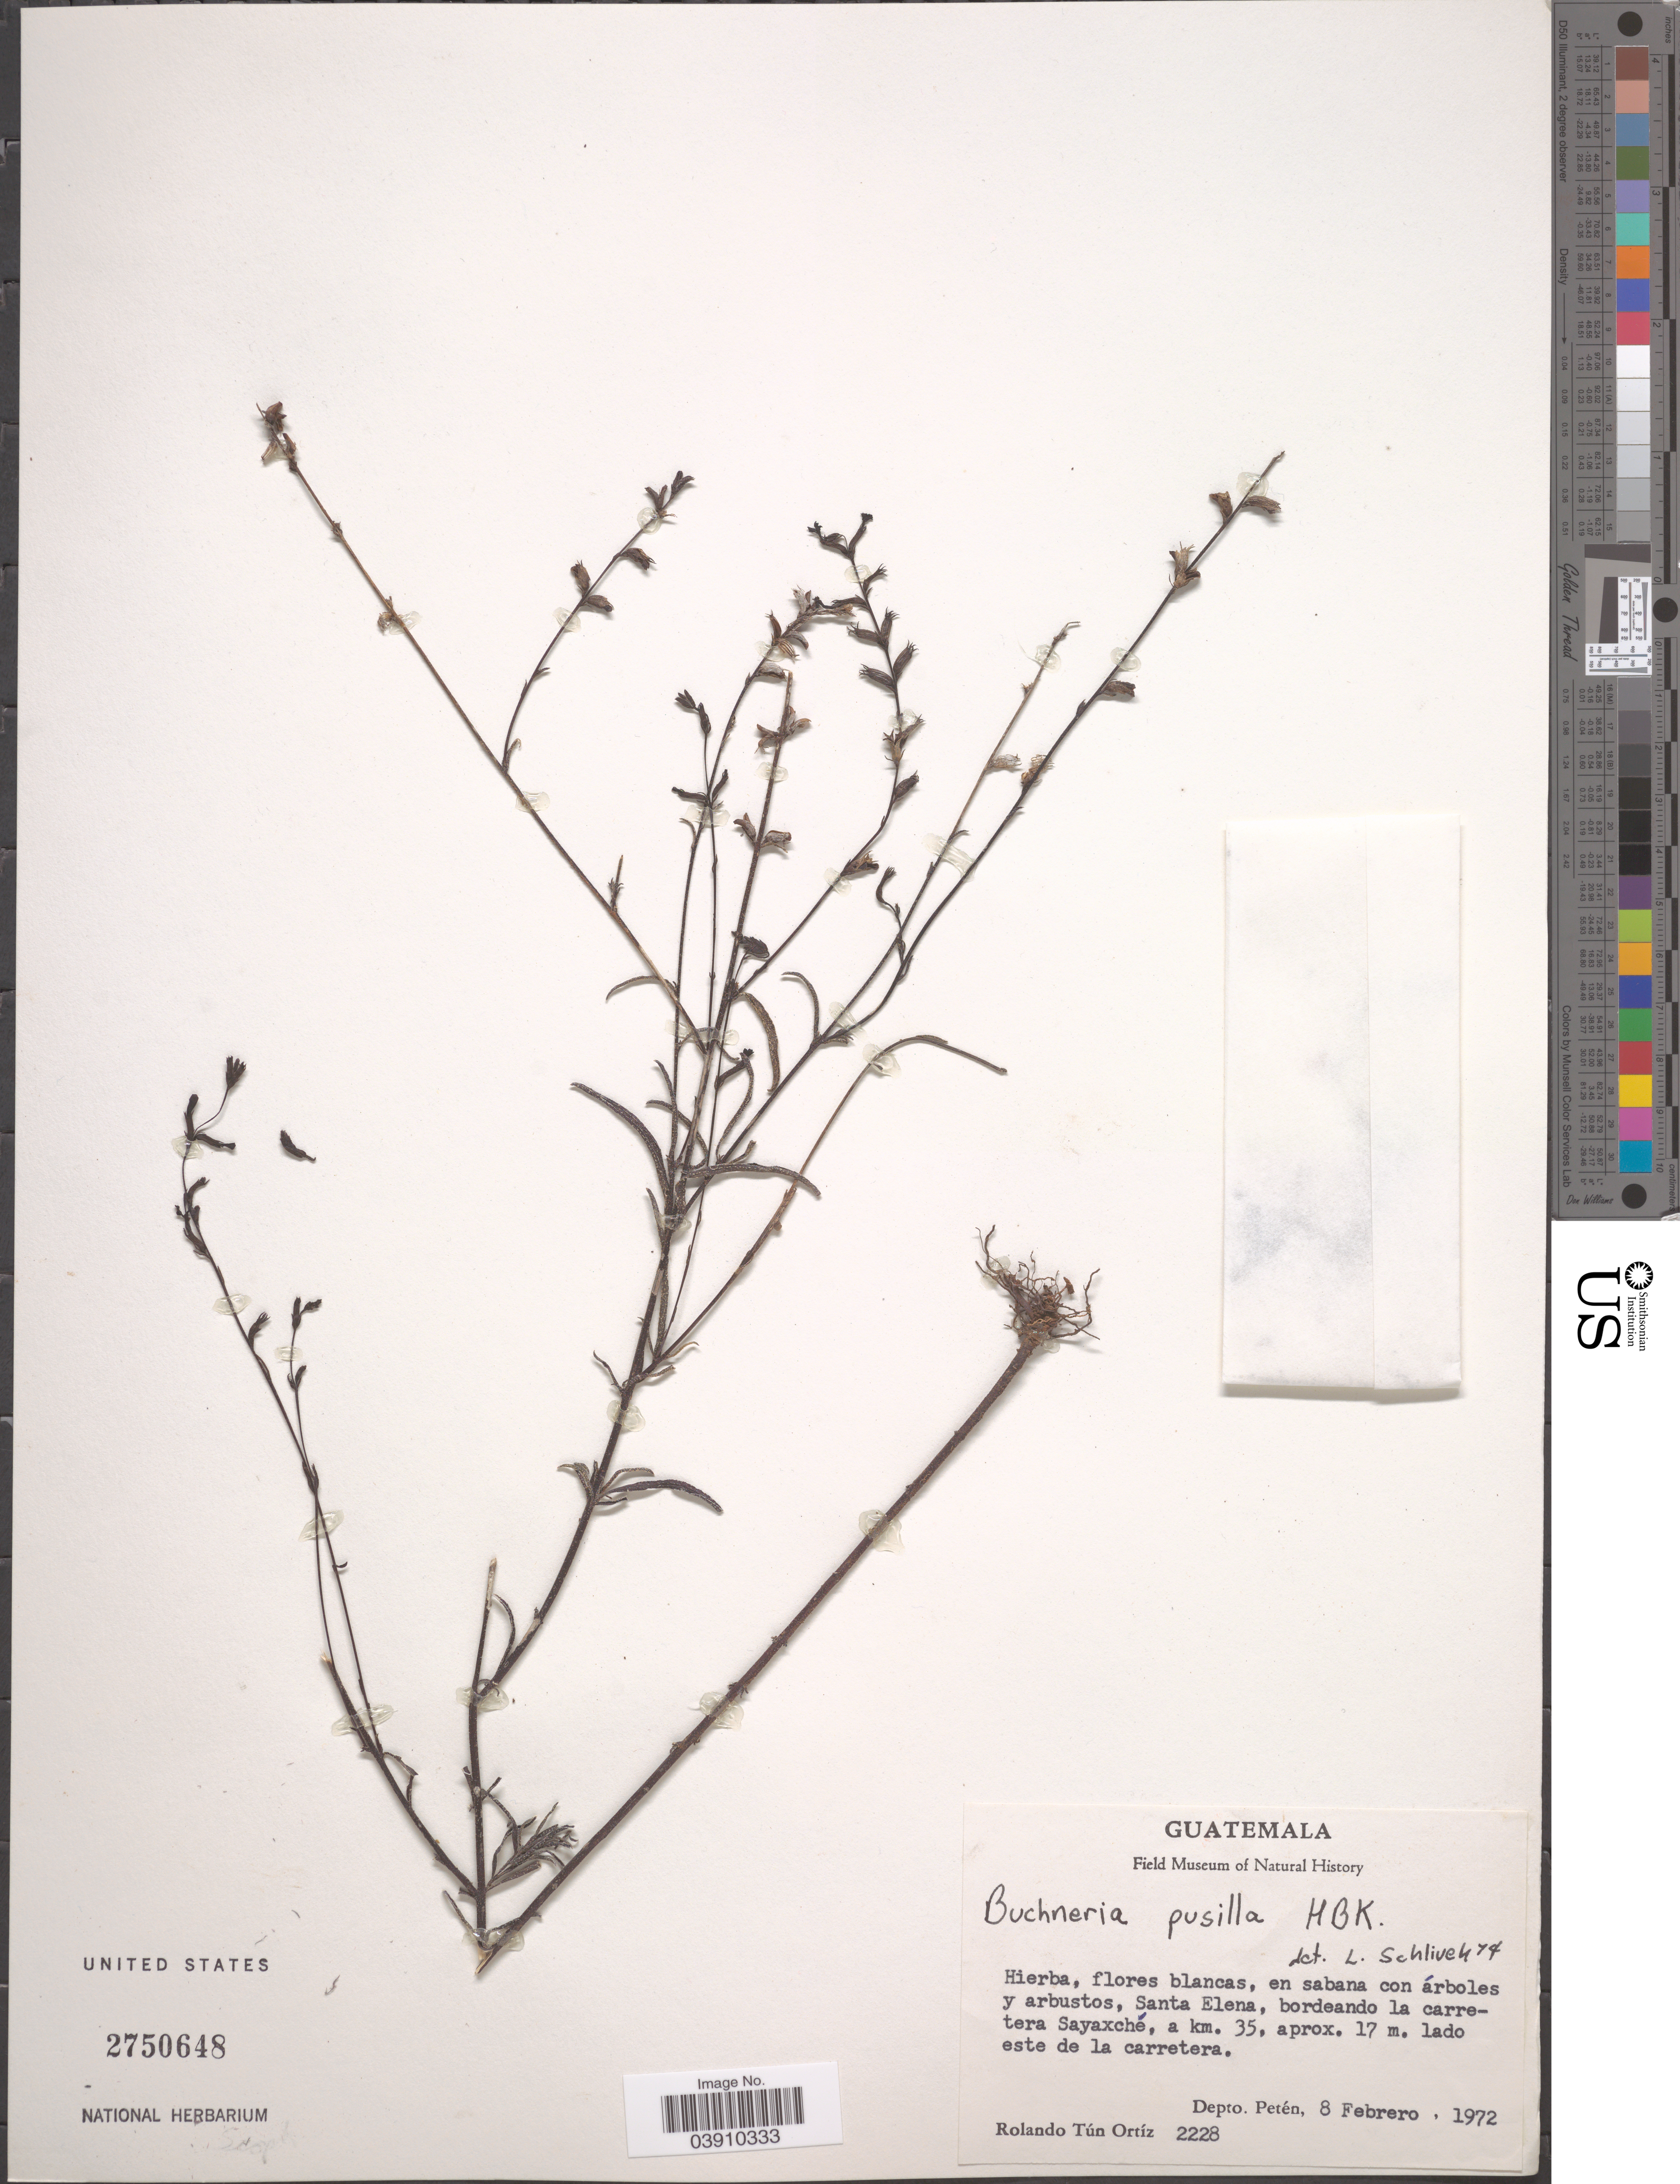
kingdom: Plantae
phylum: Tracheophyta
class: Magnoliopsida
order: Lamiales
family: Orobanchaceae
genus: Buchnera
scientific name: Buchnera pusilla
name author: Kunth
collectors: R. Tún Ortíz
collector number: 2228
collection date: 1972-02-08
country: Guatemala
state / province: El Peten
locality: Santa Elena, bordeando la carretera Sayaxché, a km. 35, aprox. 17 m. lado este de la carretera. Depto. Petén.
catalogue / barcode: US 2750648